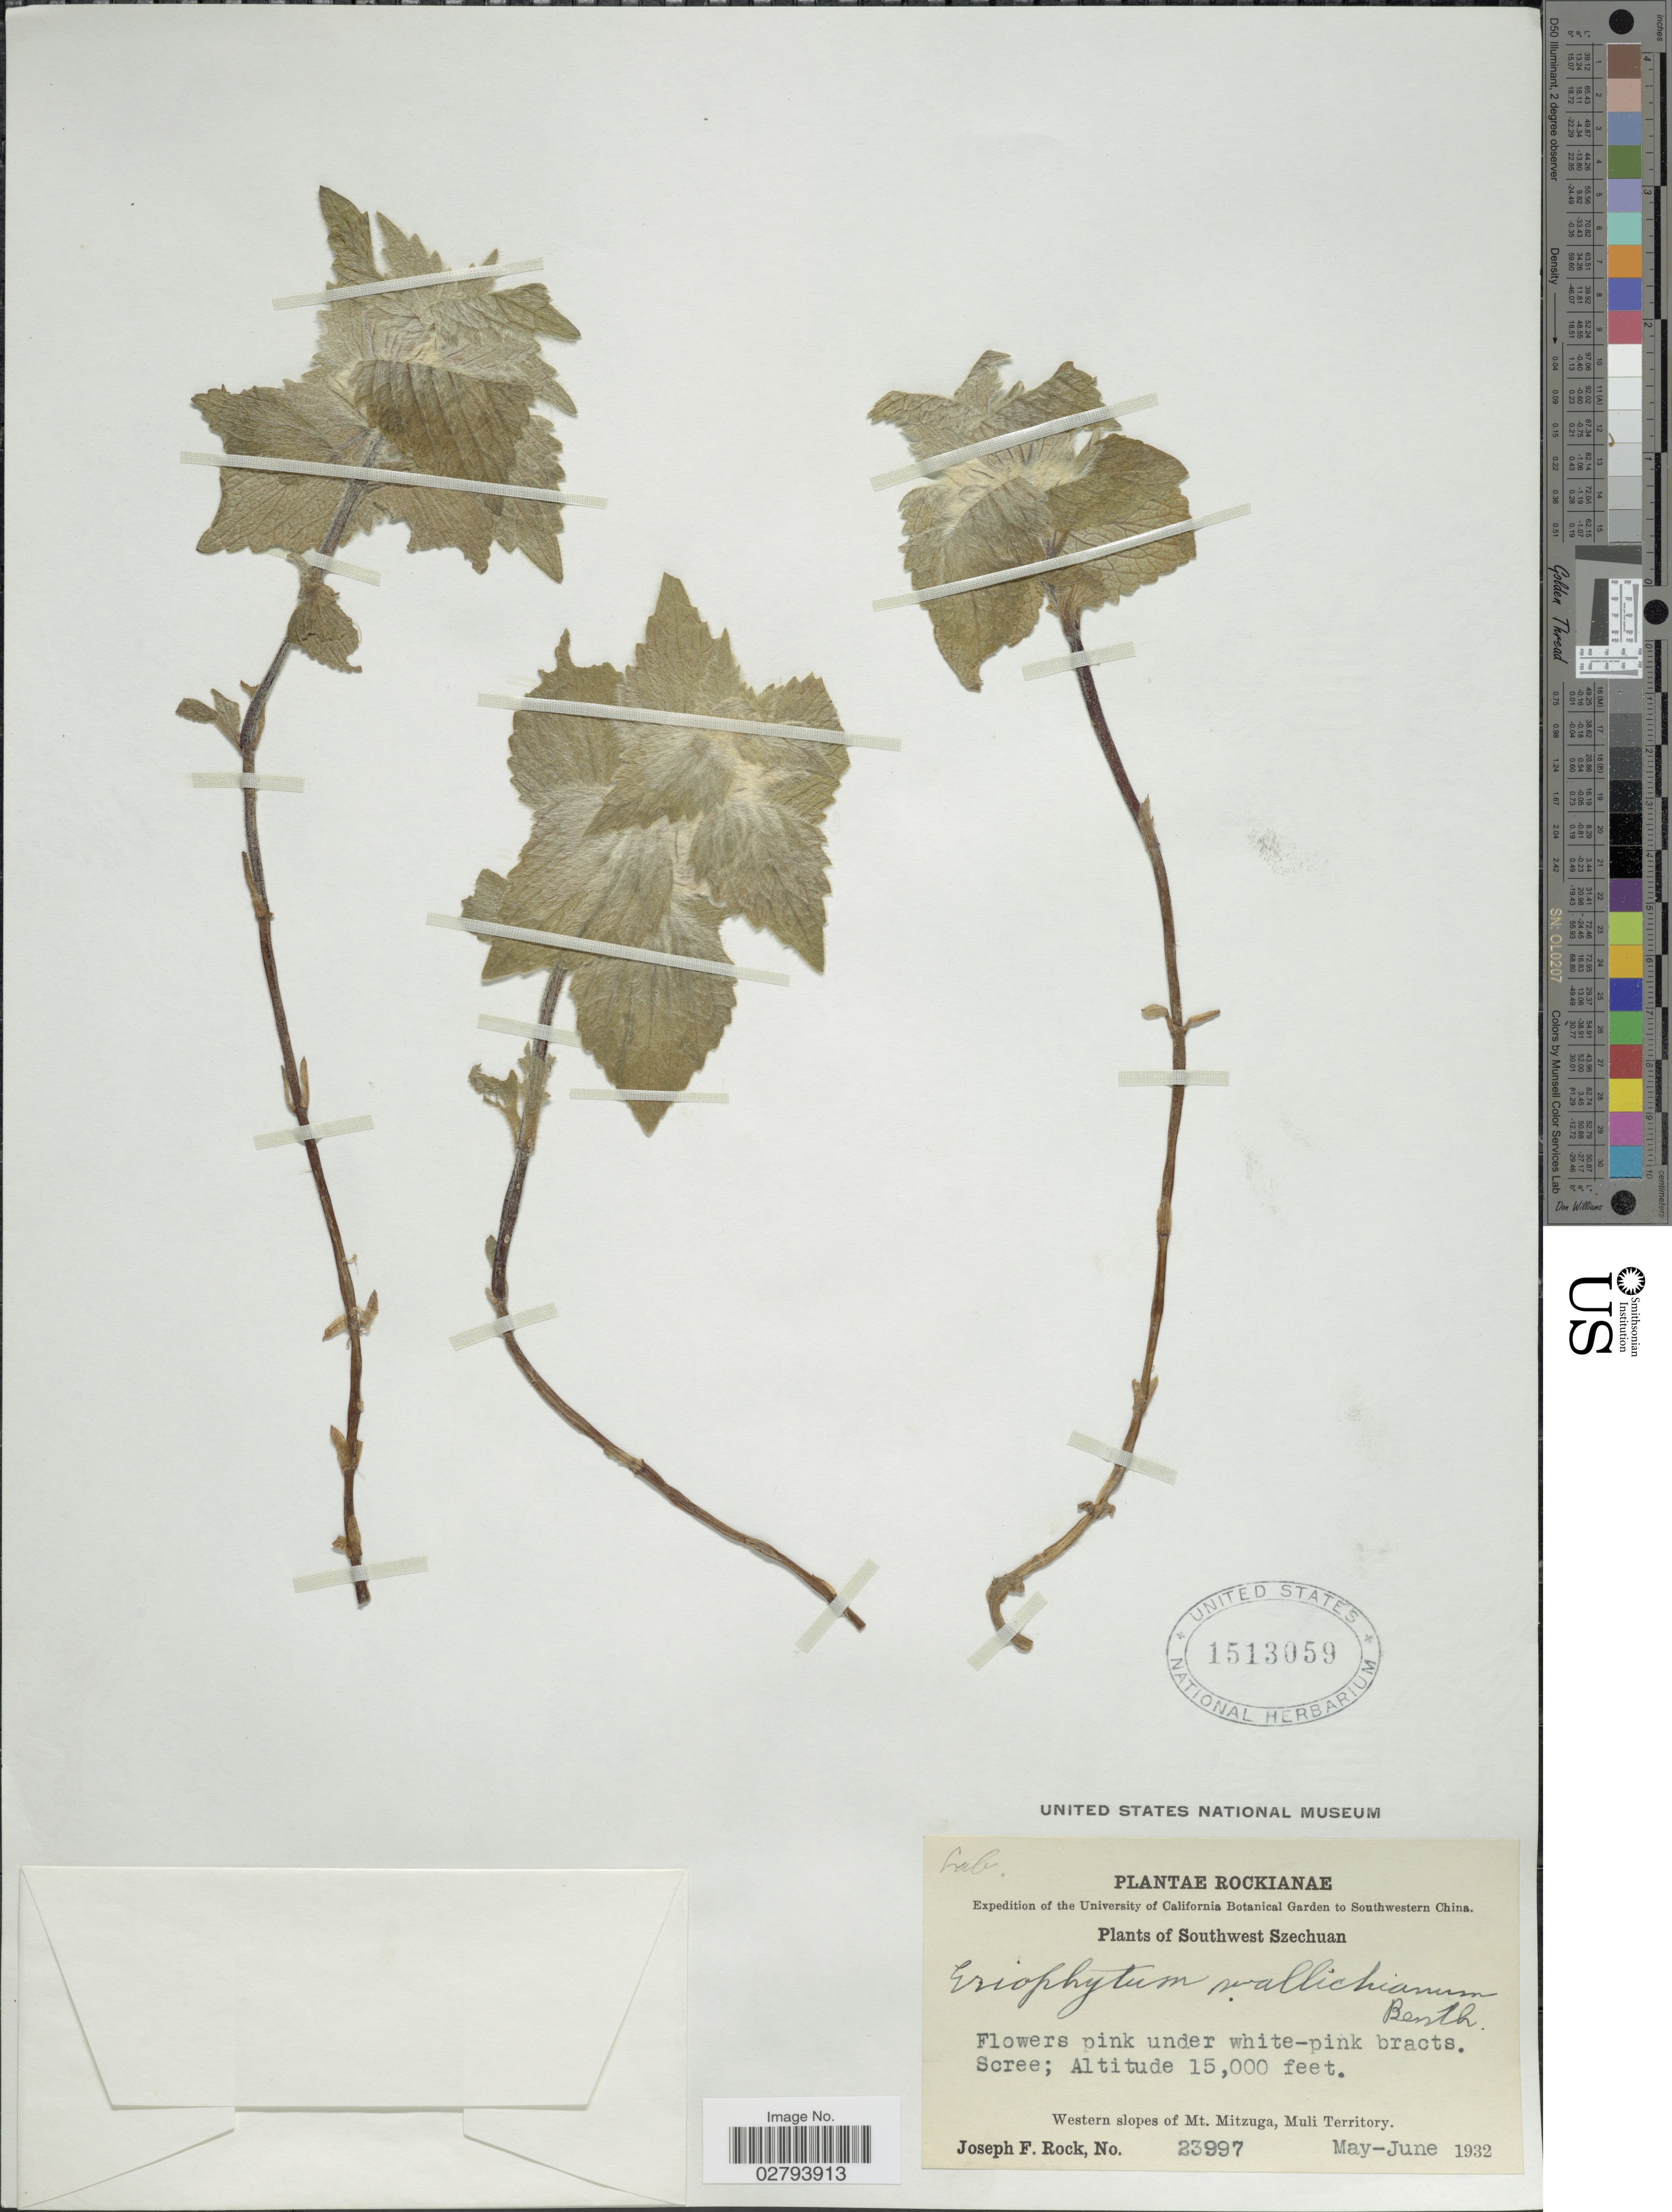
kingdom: Plantae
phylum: Tracheophyta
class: Magnoliopsida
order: Lamiales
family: Lamiaceae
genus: Eriophyton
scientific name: Eriophyton wallichianum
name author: Hook. f.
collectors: J. F. Rock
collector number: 23997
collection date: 1932-05/1932-06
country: China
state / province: Sichuan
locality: Southwest Szechuan, Western slopes of Mt. Mitzuga, Muli Territory. Southwestern China.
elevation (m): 4572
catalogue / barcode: US 1513059